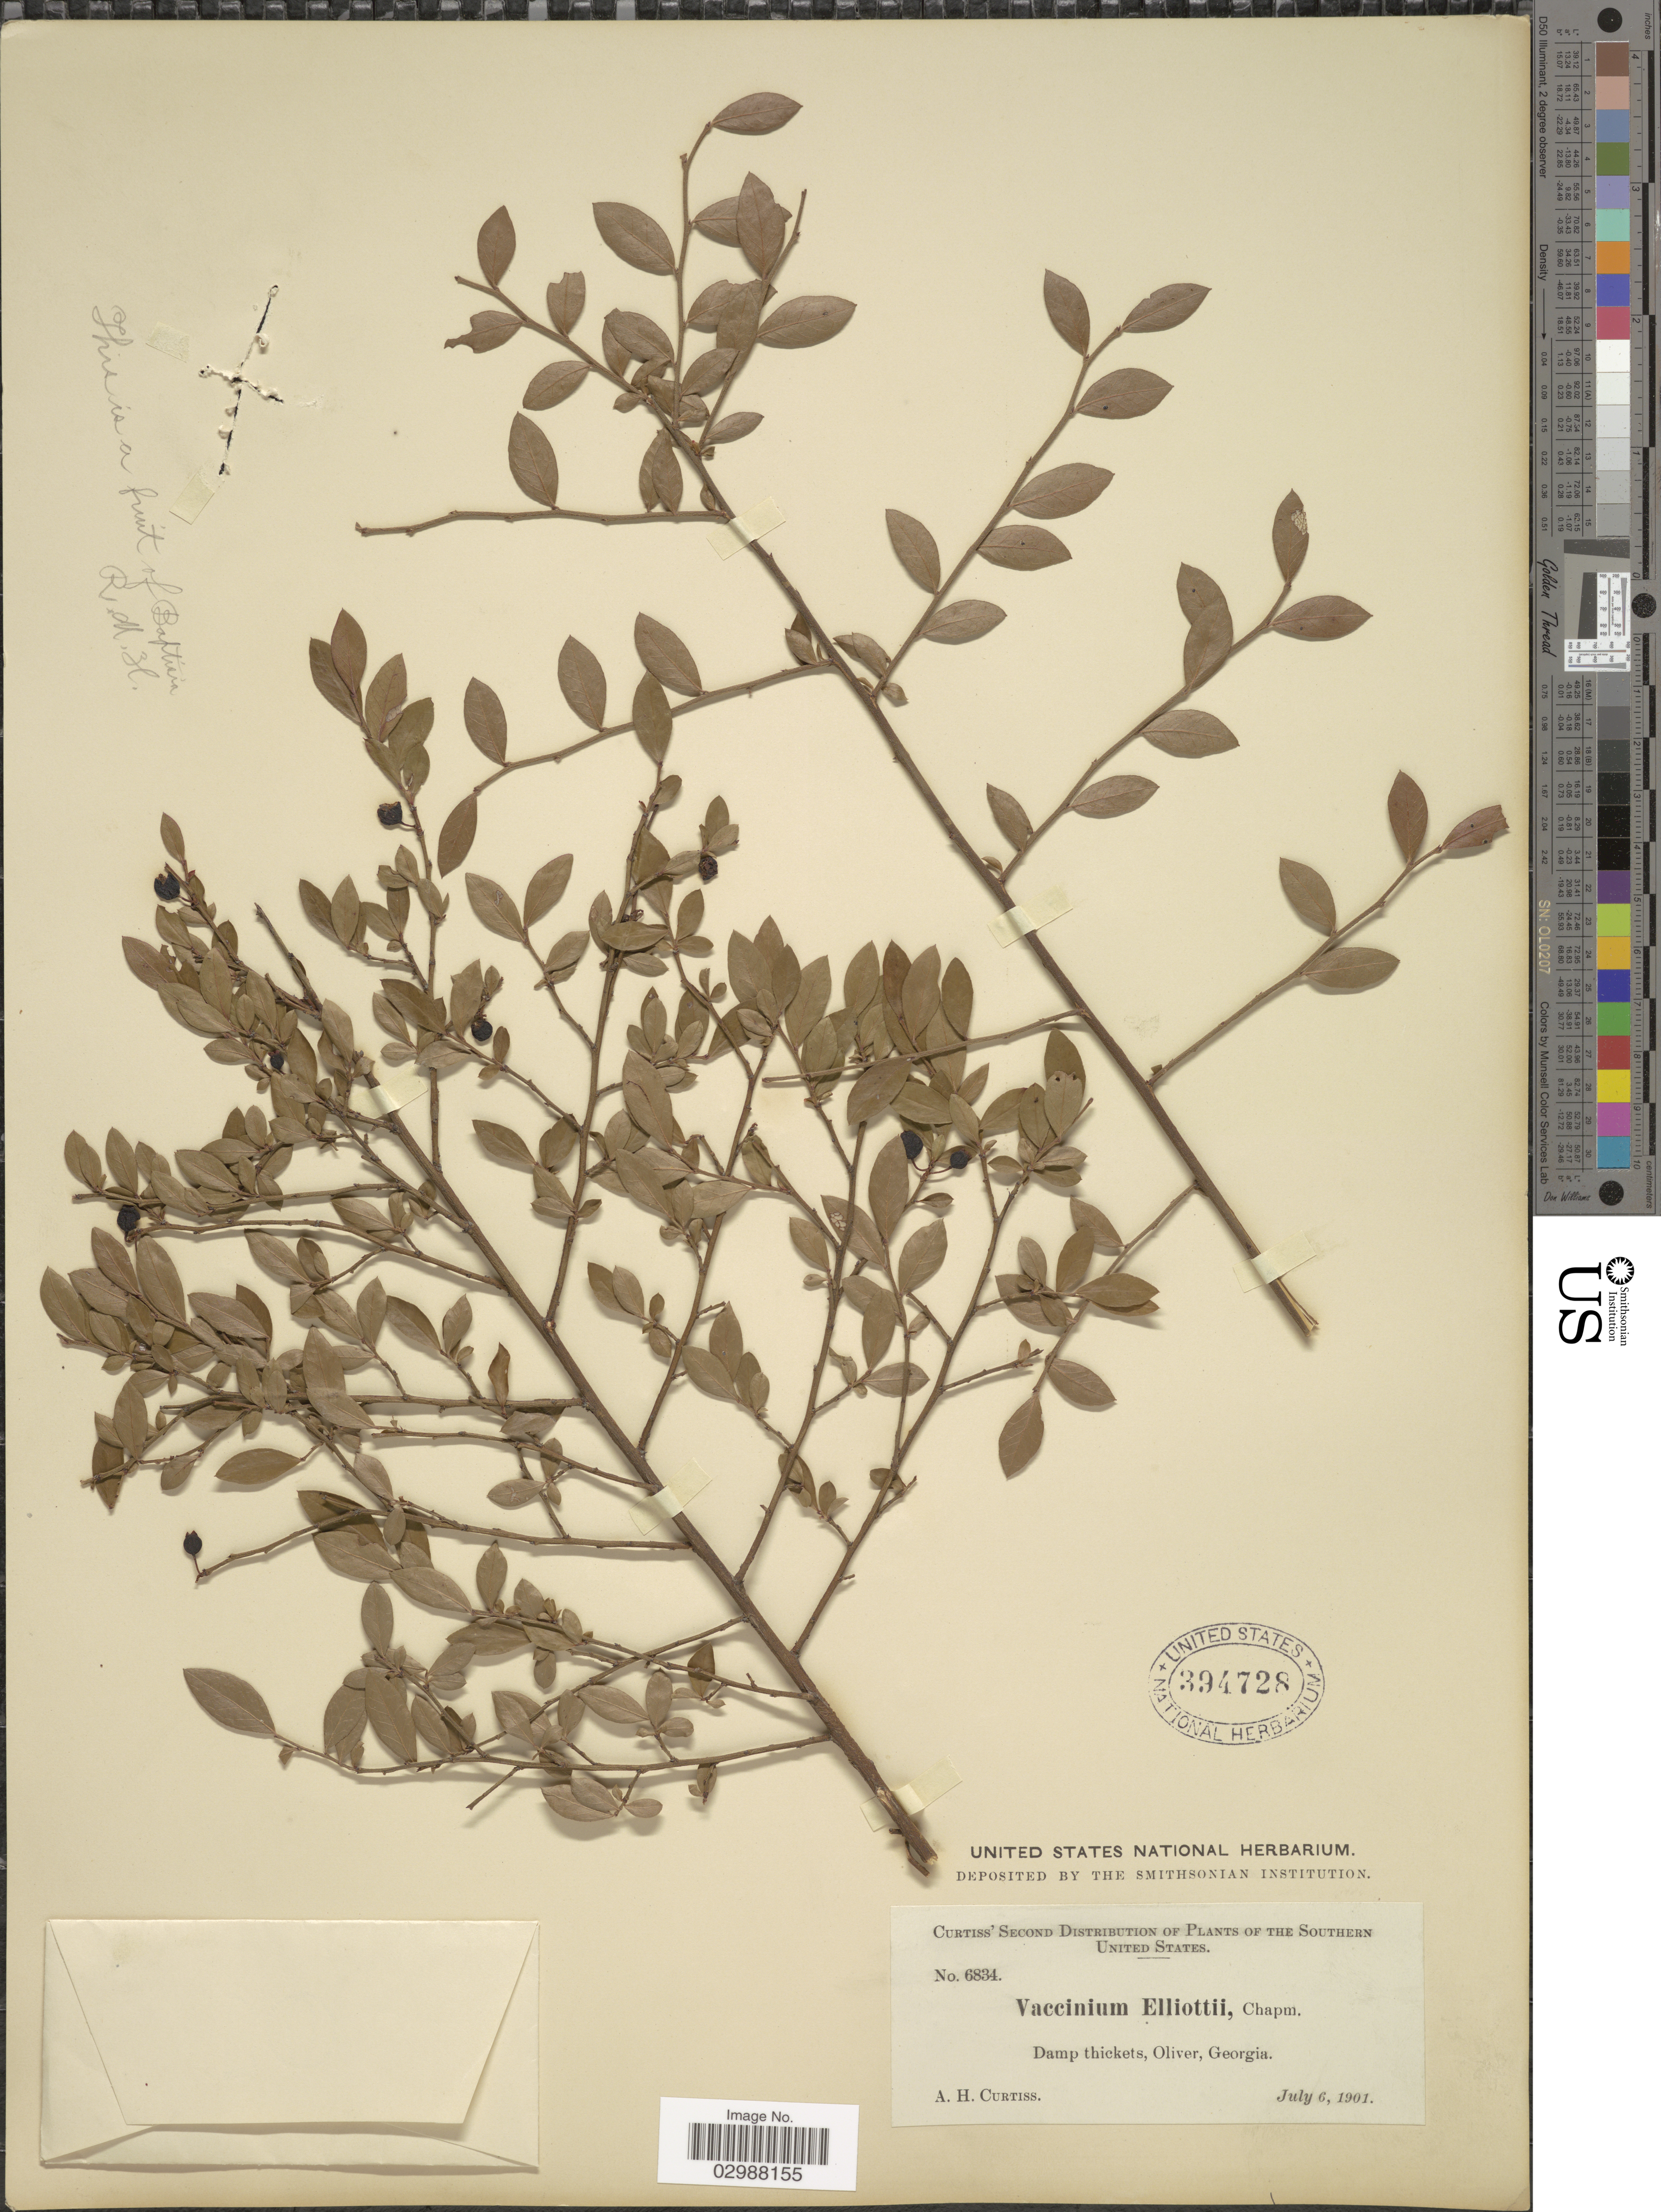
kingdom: Plantae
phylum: Tracheophyta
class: Magnoliopsida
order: Ericales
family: Ericaceae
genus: Vaccinium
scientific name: Vaccinium elliottii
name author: Chapm.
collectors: A. H. Curtiss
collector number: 6834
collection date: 1901-07-06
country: United States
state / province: Georgia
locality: Southern United States. Oliver.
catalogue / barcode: US 394728